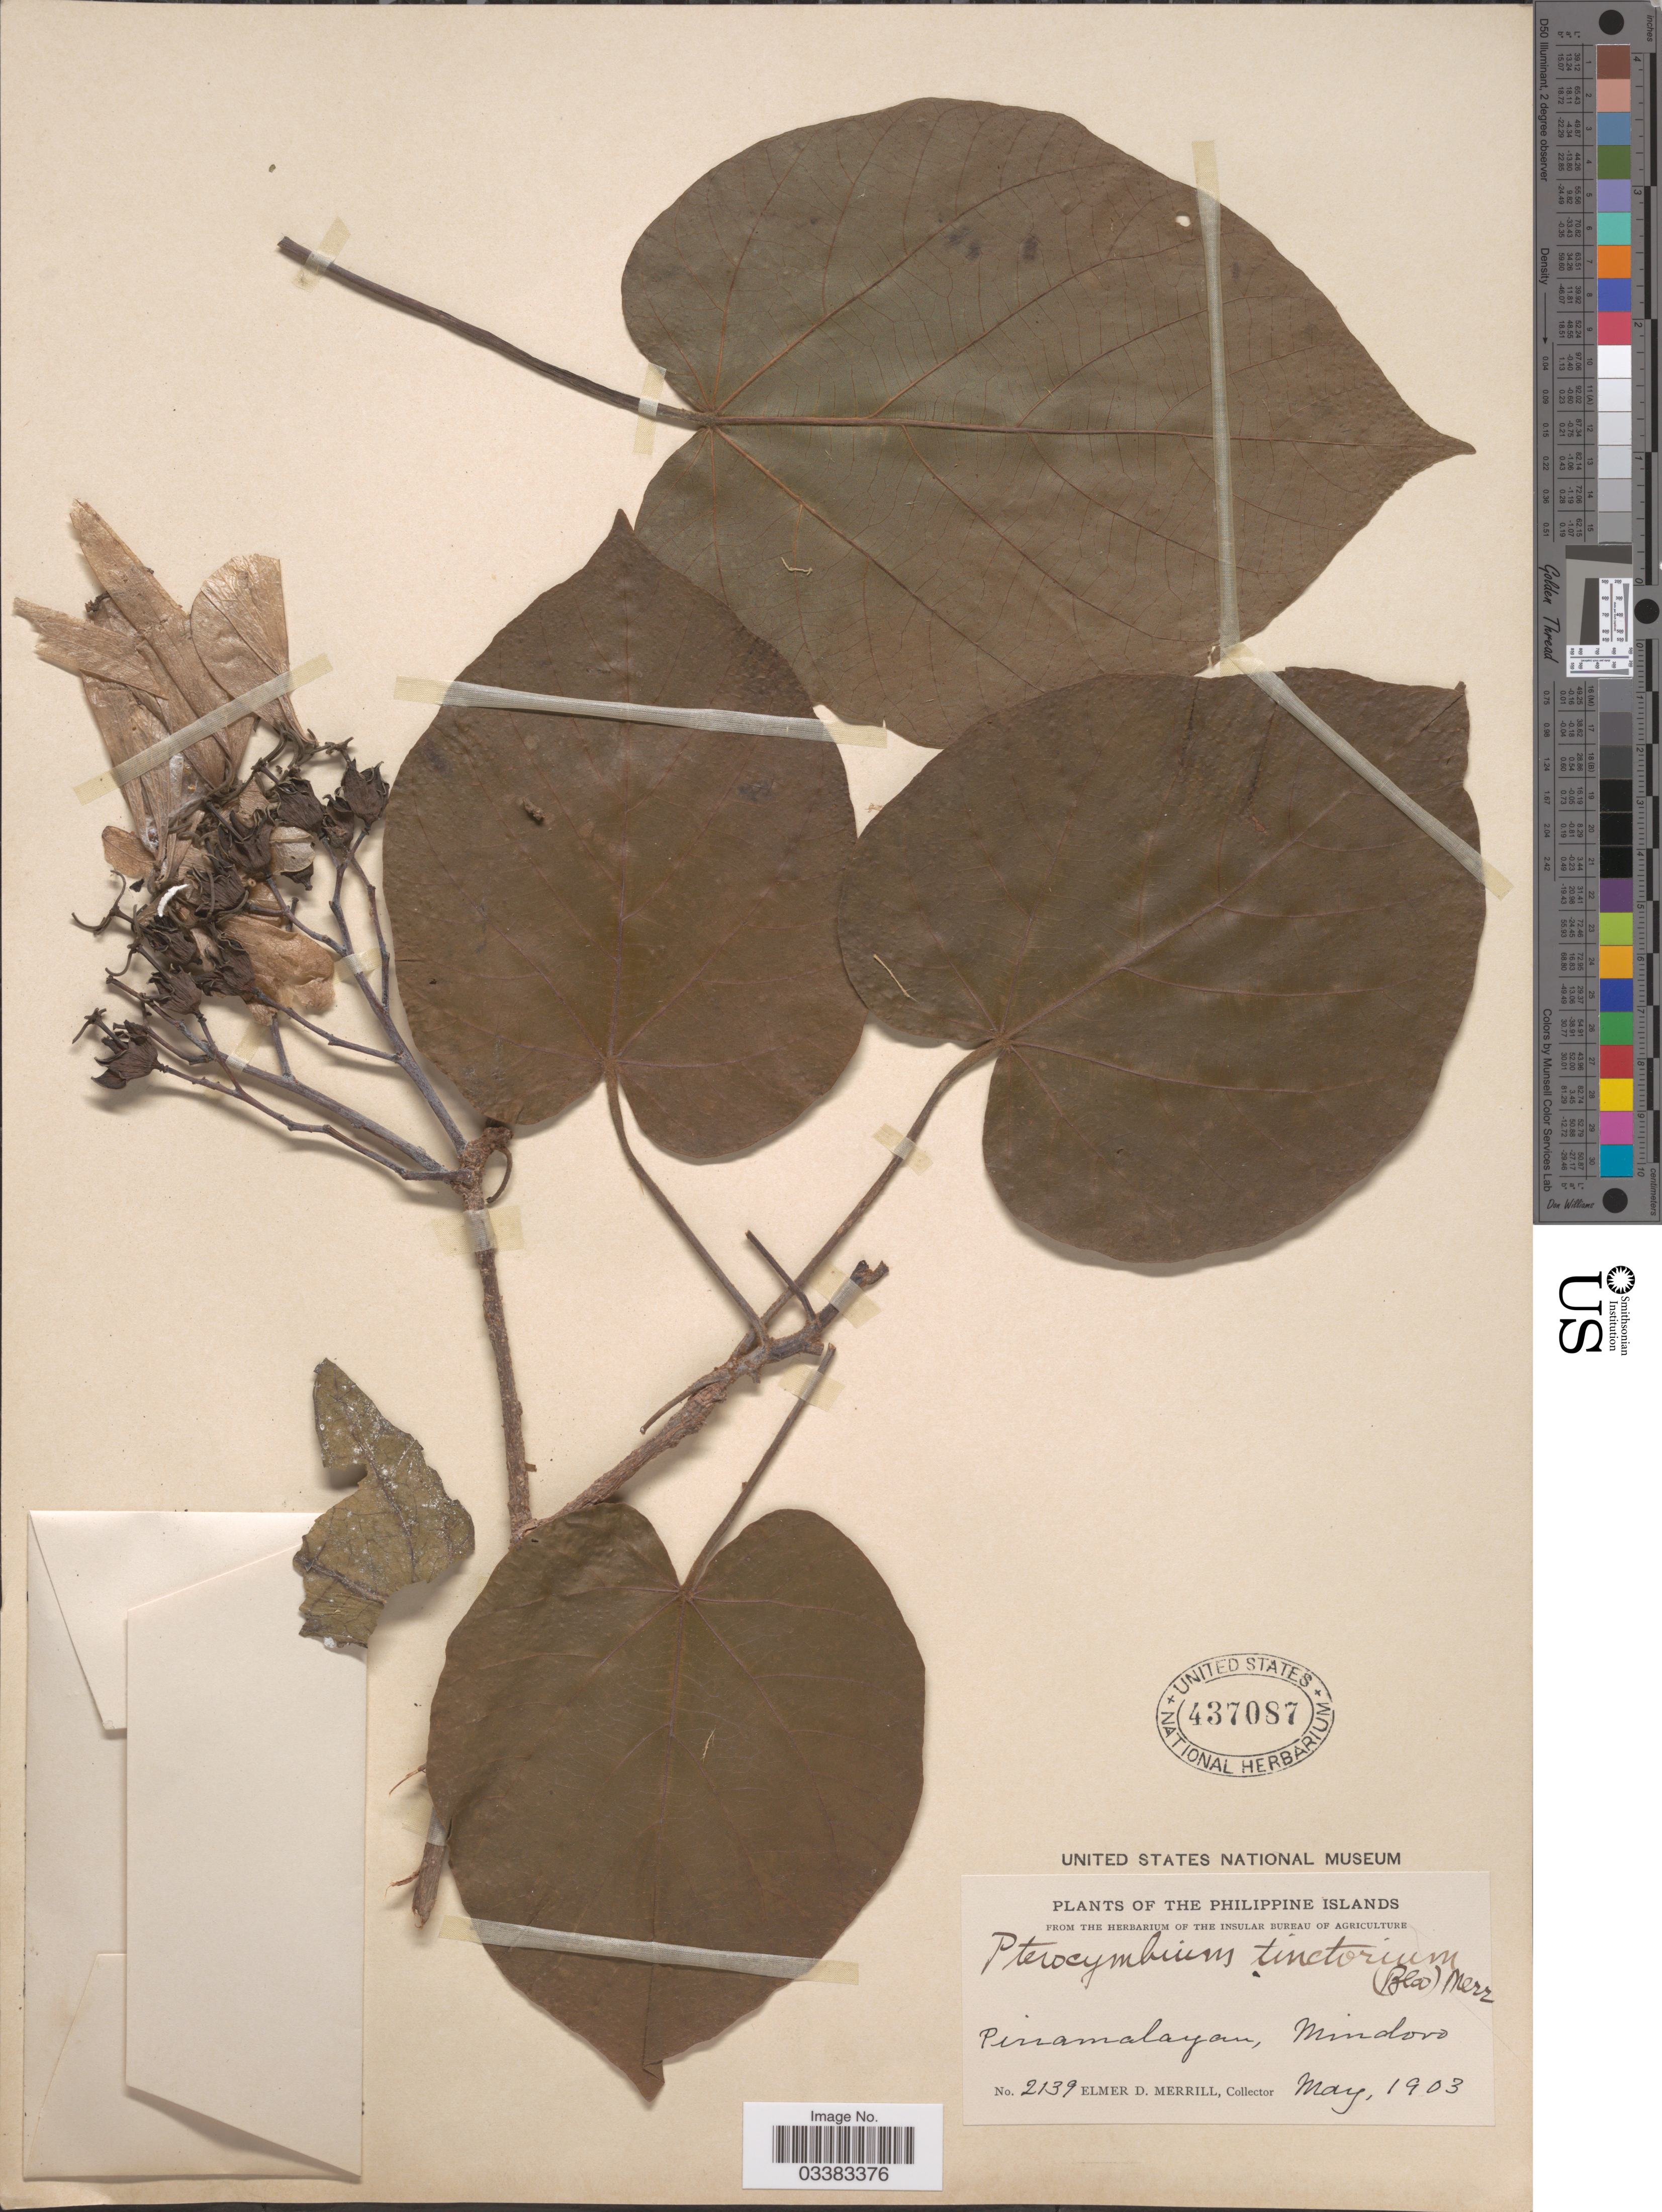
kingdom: Plantae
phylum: Tracheophyta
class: Magnoliopsida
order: Malvales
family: Malvaceae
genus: Pterocymbium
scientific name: Pterocymbium tinctorium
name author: Merr.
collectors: E. D. Merrill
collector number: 2139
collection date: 1903-05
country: Philippines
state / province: Mimaropa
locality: The Philippine Islands. Pinamalayan, Mindoro.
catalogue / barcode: US 437087